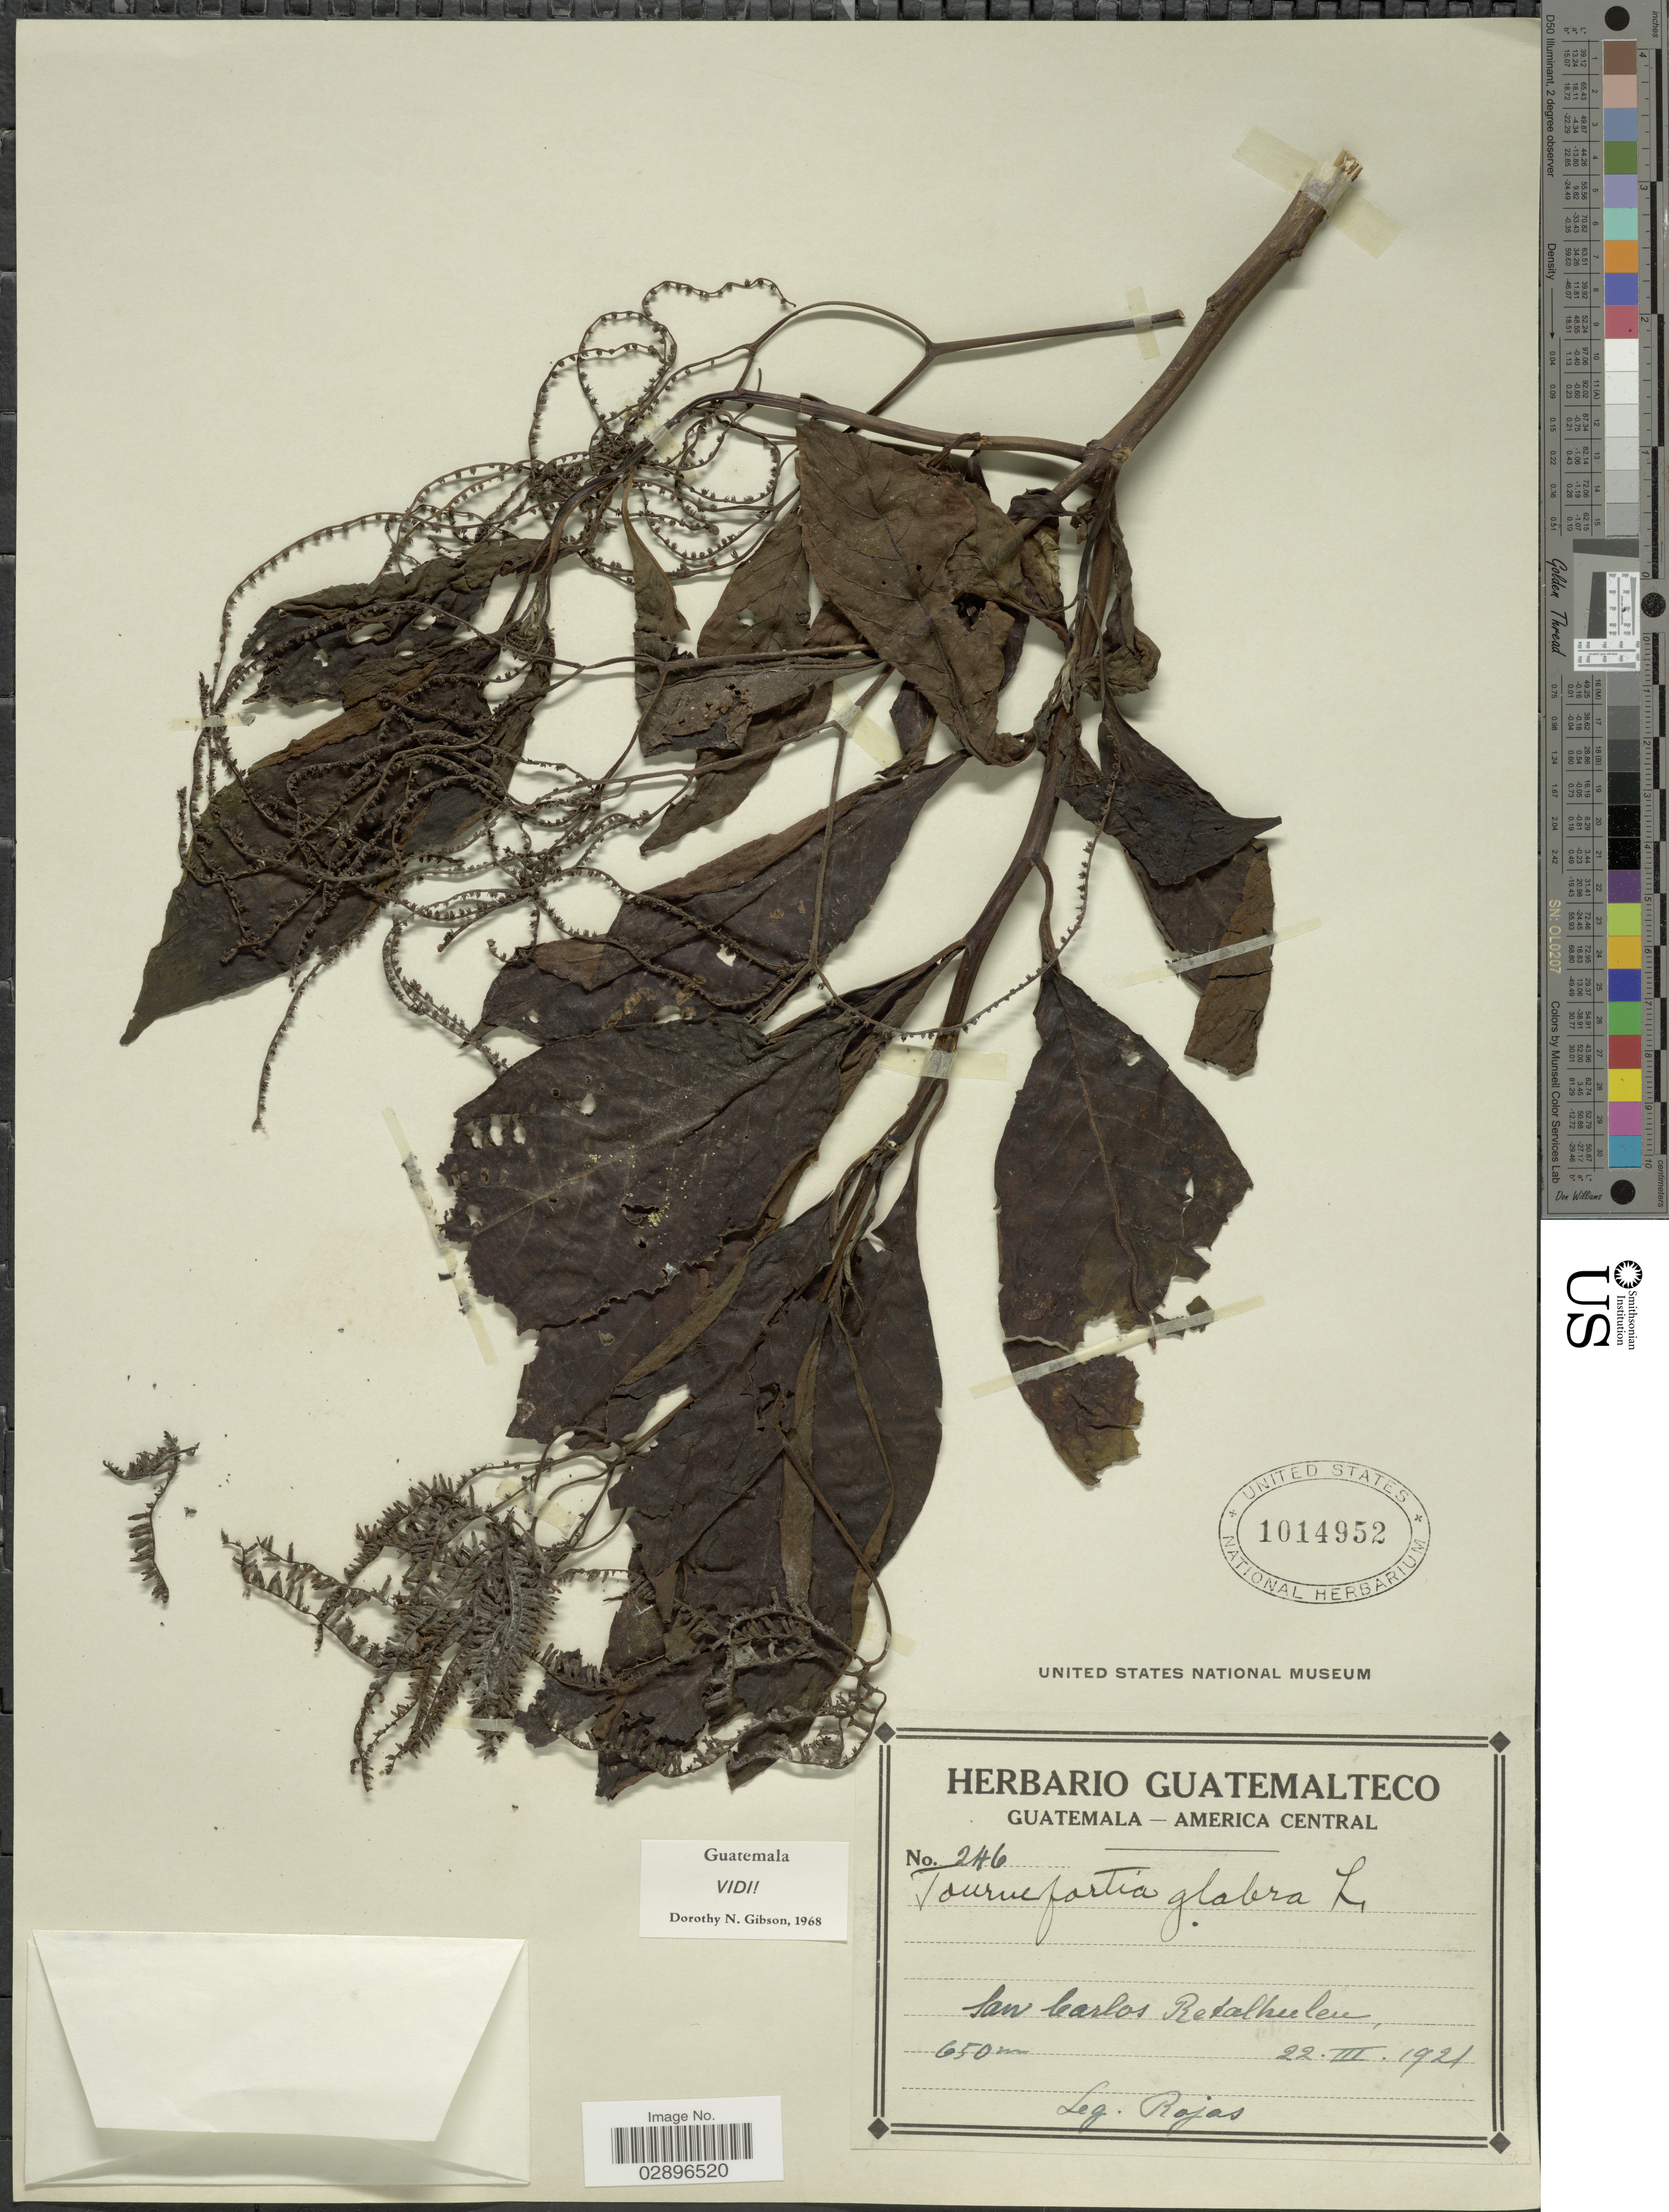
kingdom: Plantae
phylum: Tracheophyta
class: Magnoliopsida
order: Boraginales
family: Heliotropiaceae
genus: Tournefortia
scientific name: Tournefortia glabra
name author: L.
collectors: Rojas, --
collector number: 246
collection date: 1921-03-22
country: Guatemala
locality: San Carlos Retalhuleu.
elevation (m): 650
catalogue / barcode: US 1014952